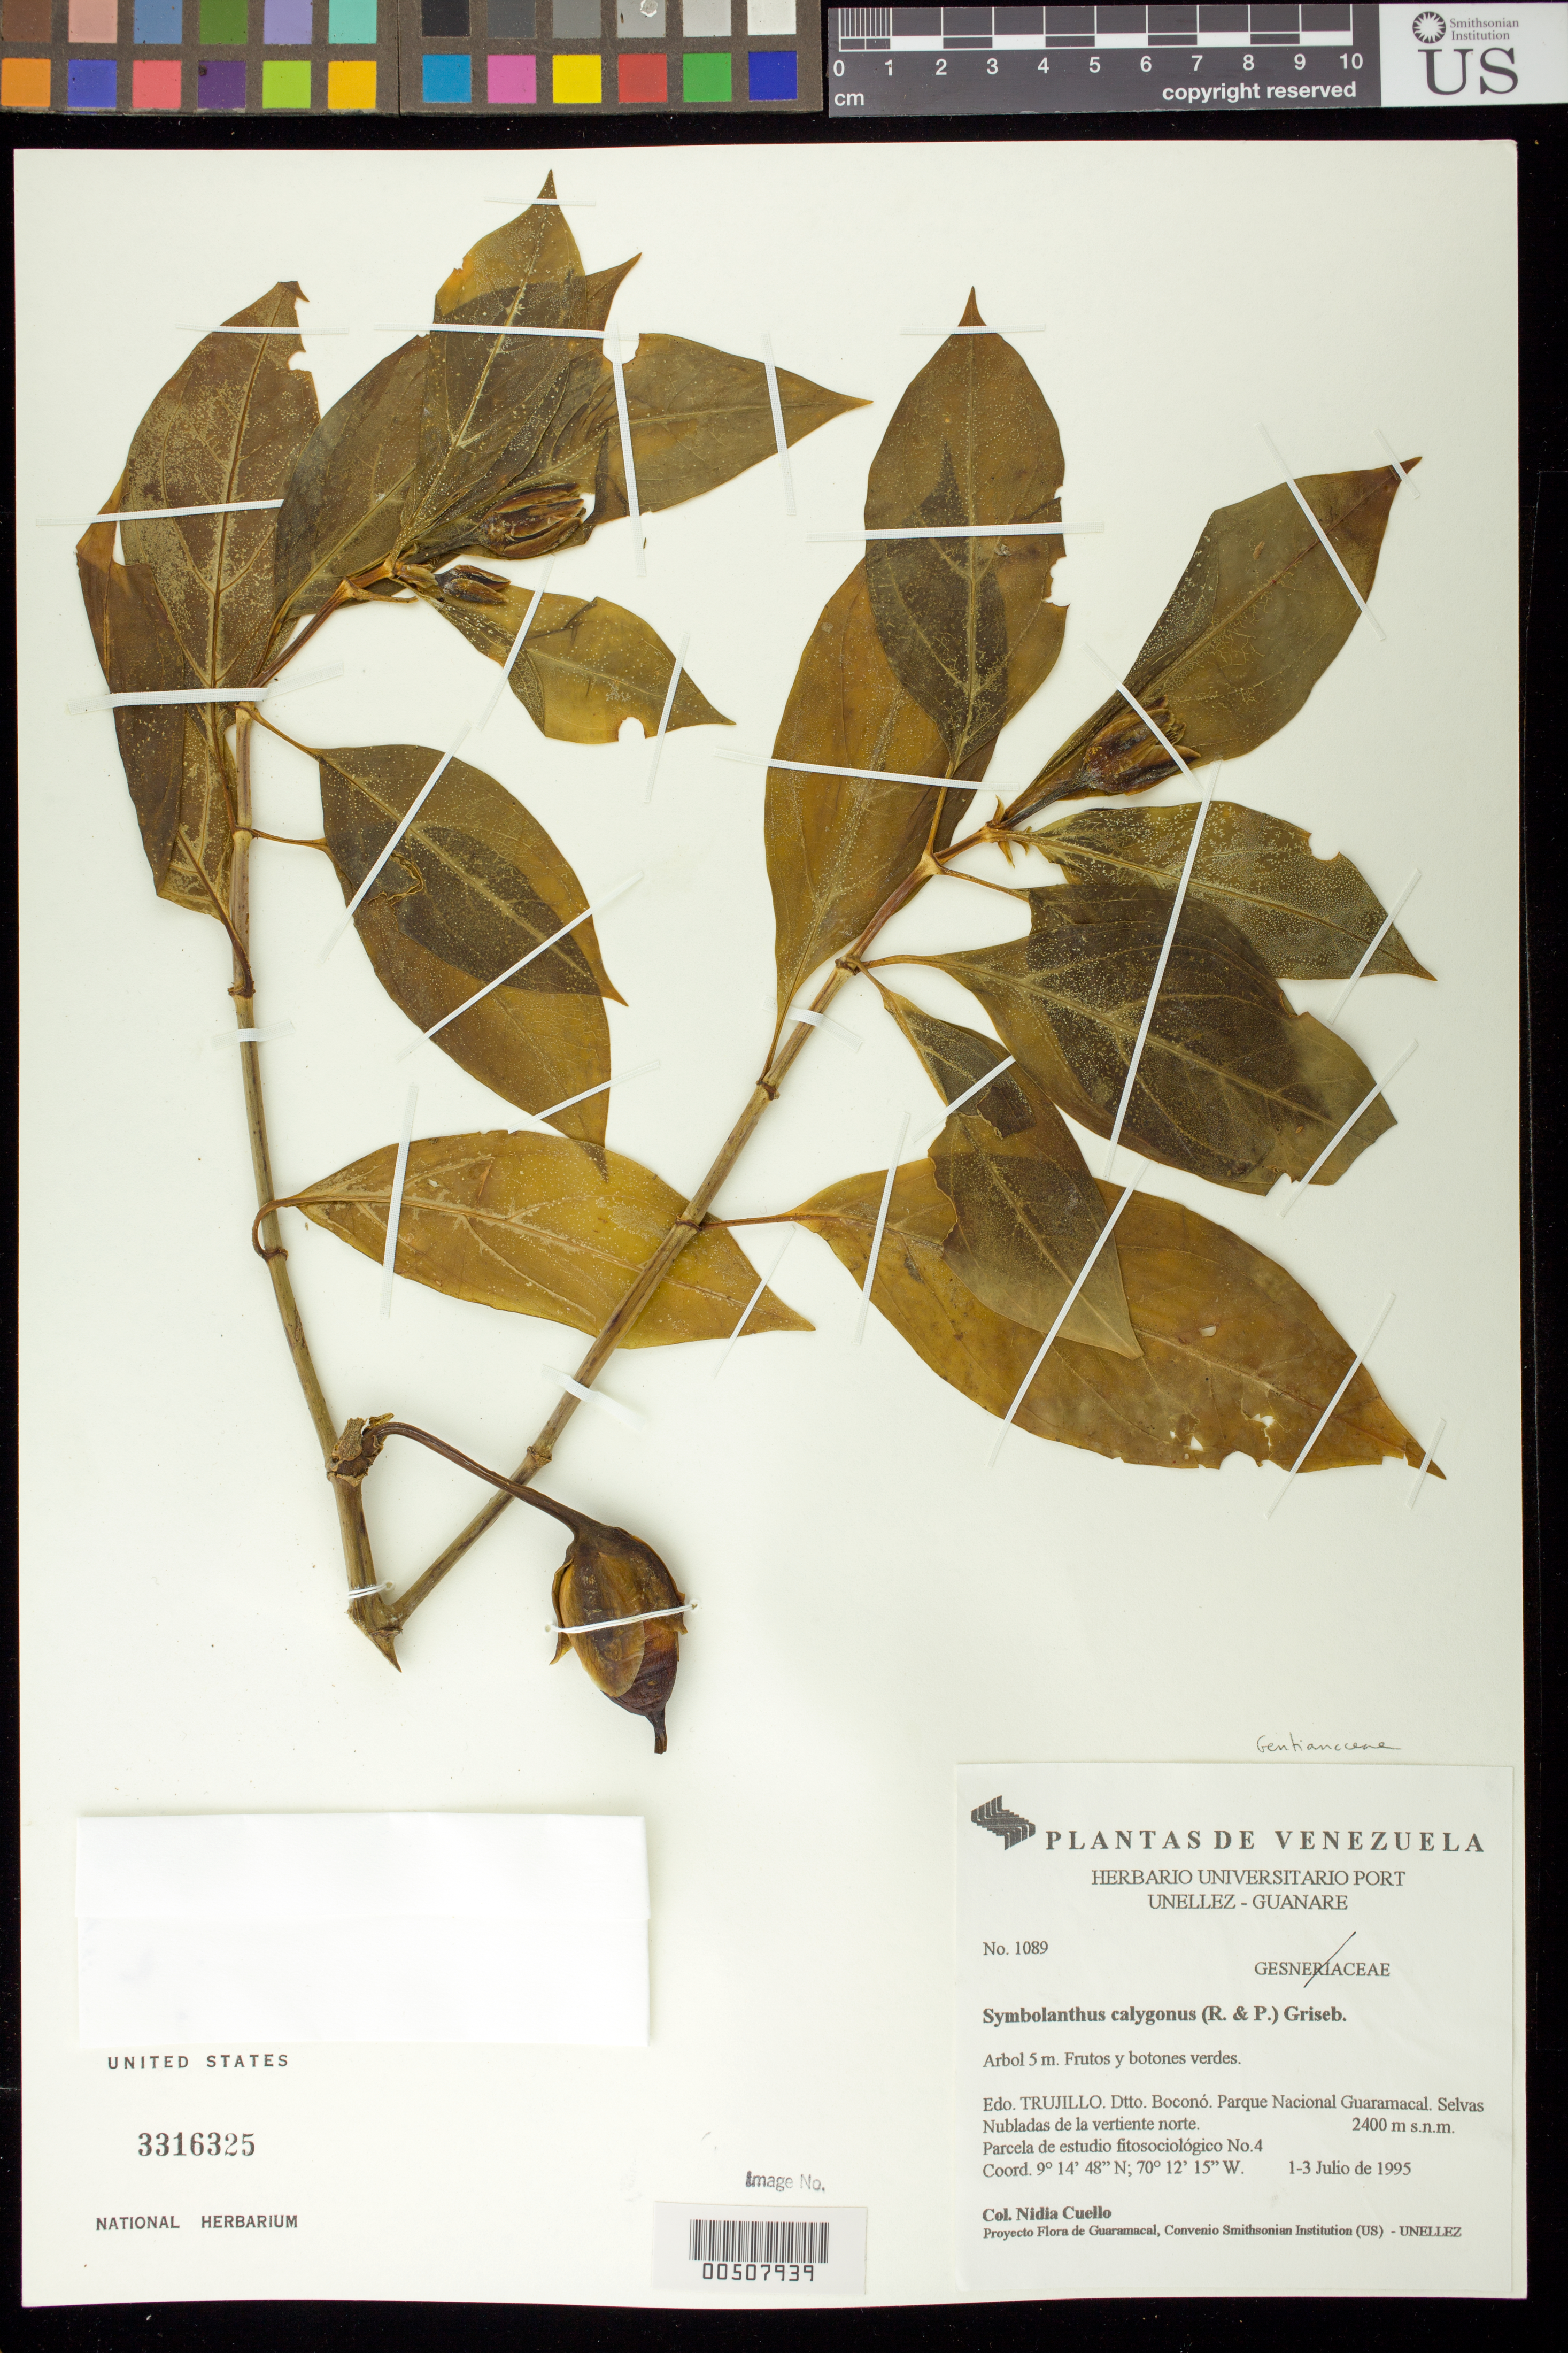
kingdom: Plantae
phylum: Tracheophyta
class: Magnoliopsida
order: Gentianales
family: Gentianaceae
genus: Symbolanthus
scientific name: Symbolanthus vasculosus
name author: (Griseb.) Gilg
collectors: N. L. Cuello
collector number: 1089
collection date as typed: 01 Jul 1995 to 03 Jul 1995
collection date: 1995-07-01/1995-07-03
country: Venezuela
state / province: Trujillo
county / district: Boconó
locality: Parque Nacional Guaramacal. Vertiente N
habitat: Selvas Nubladas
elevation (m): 2400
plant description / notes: K, NY, PORT, US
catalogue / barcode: US 3316325